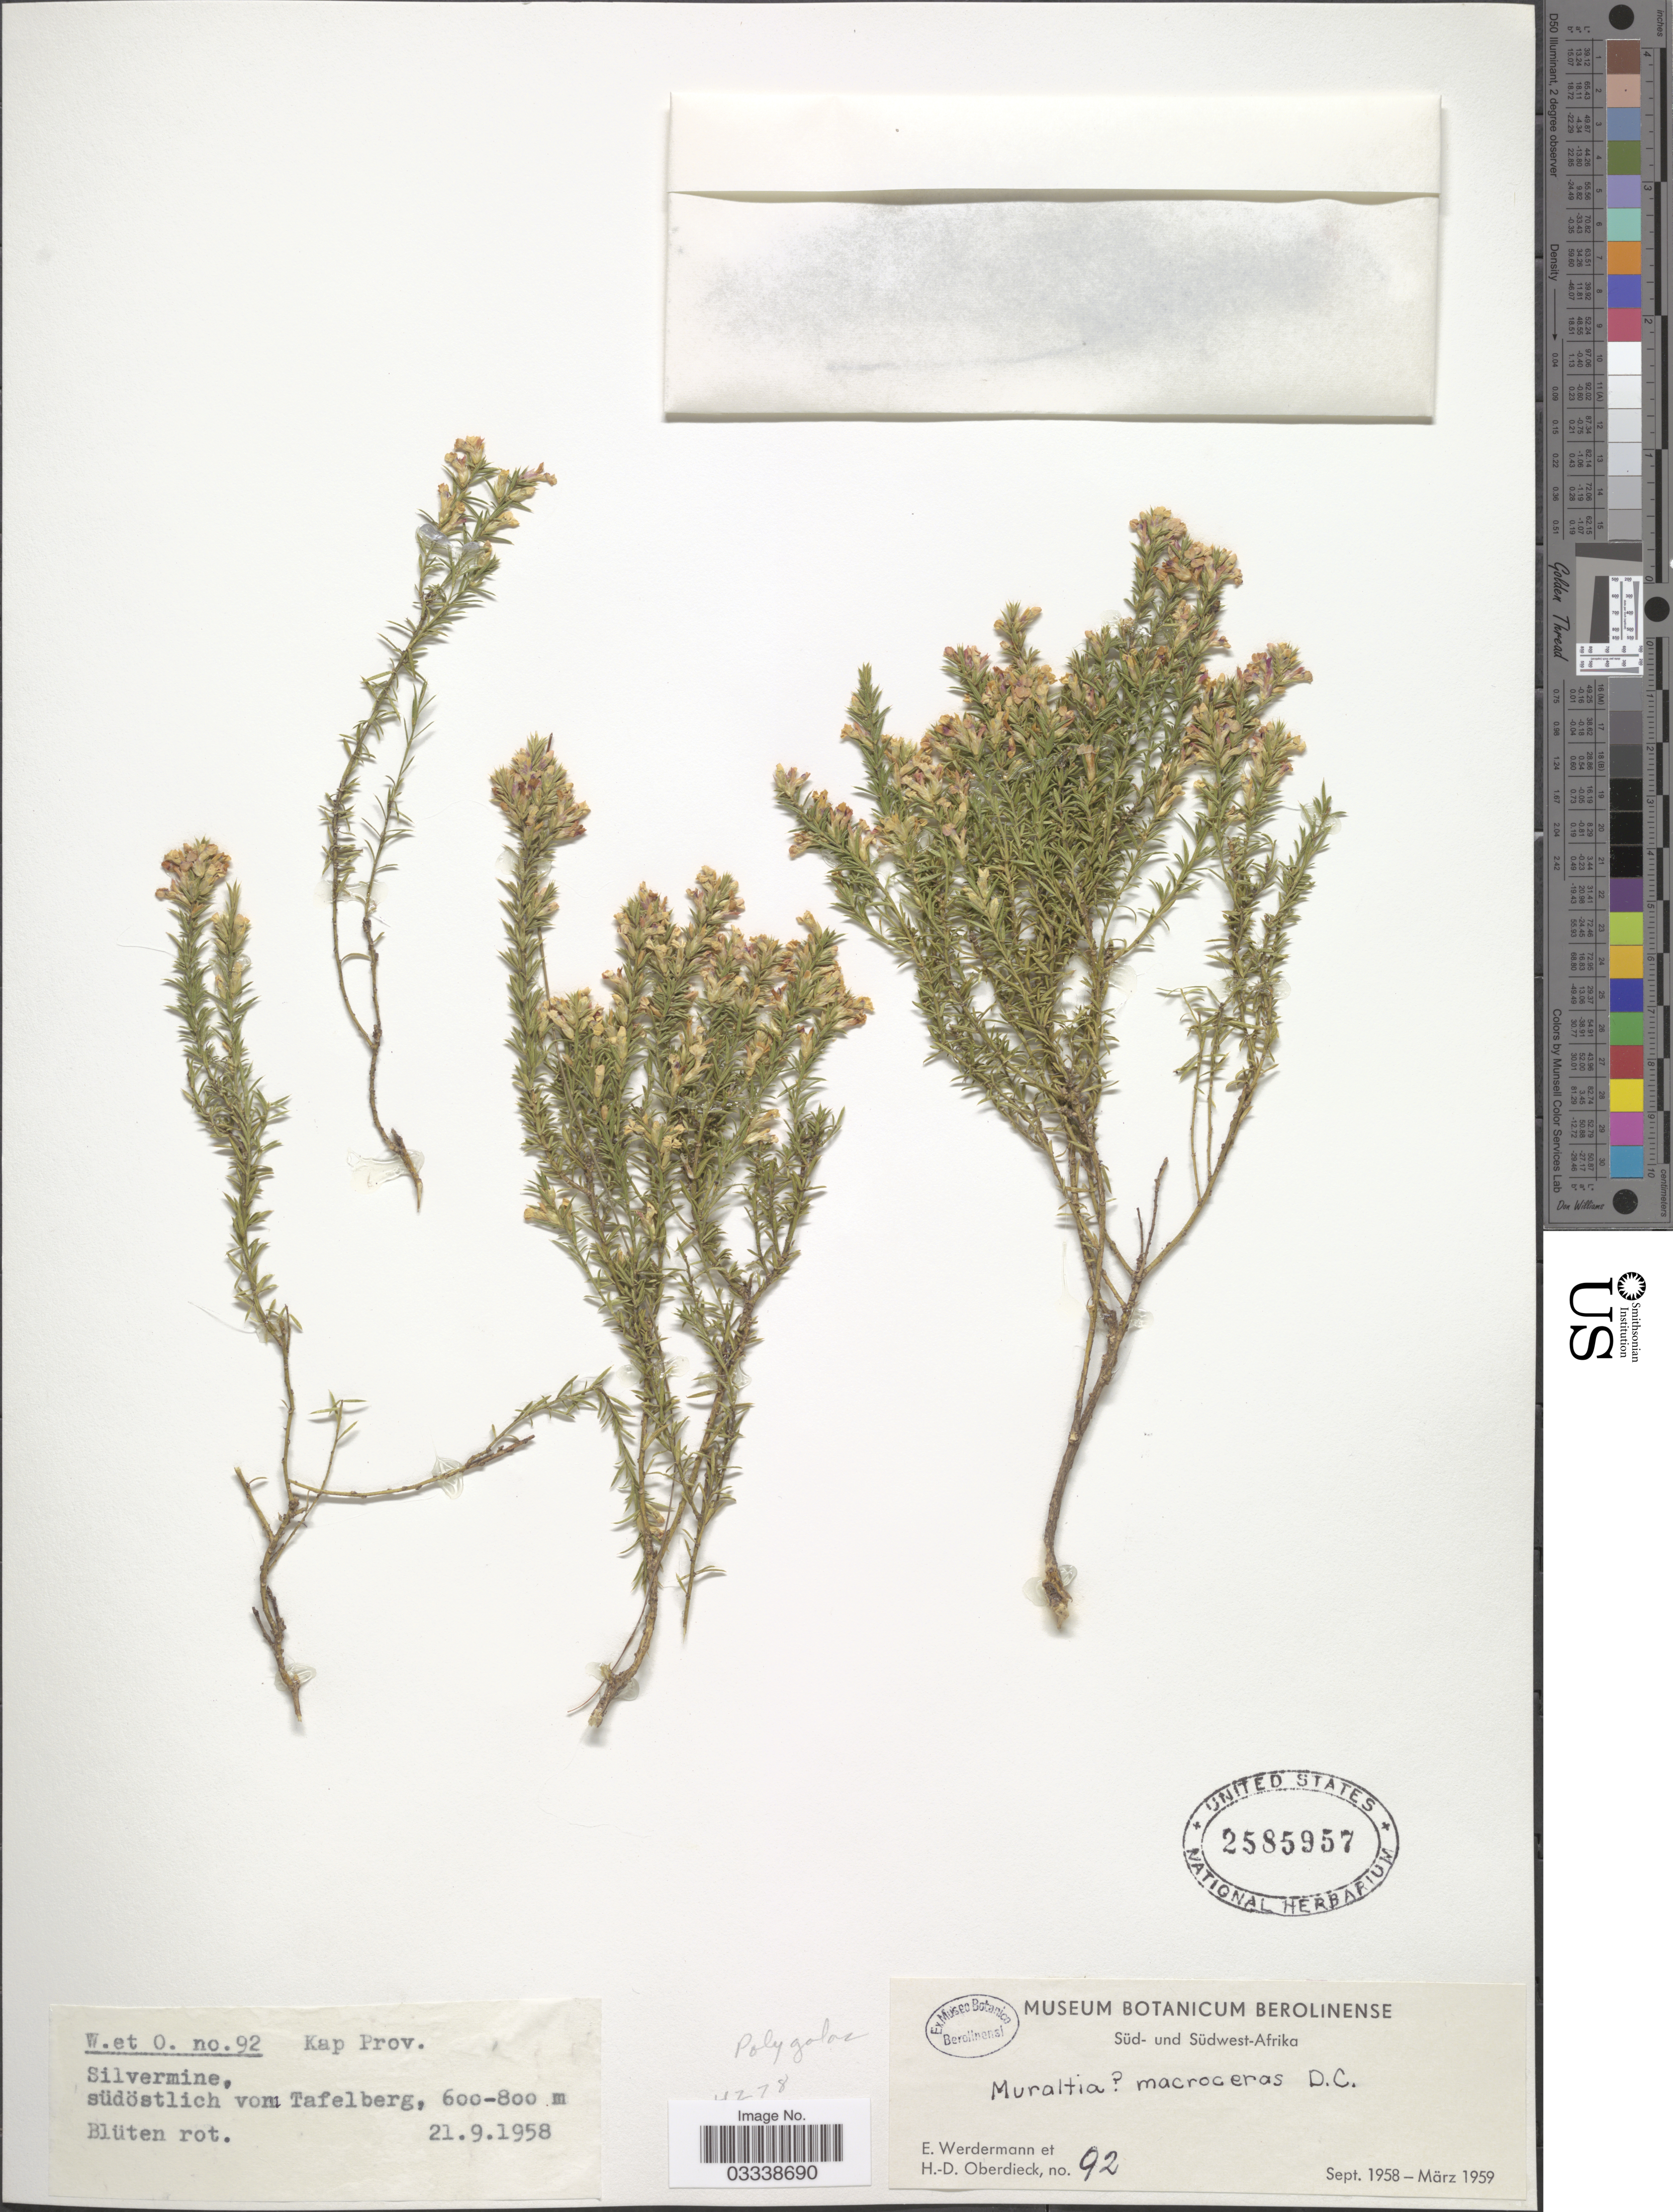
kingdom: Plantae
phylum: Tracheophyta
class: Magnoliopsida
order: Fabales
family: Polygalaceae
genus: Muraltia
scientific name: Muraltia macroceras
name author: DC.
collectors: E. Werdermann & H. Oberdieck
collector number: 92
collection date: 1958-09-21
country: South Africa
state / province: Western Cape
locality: Kap Prov. Silvermine, südöstlich vom Tafelberg.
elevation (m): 600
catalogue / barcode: US 2585957